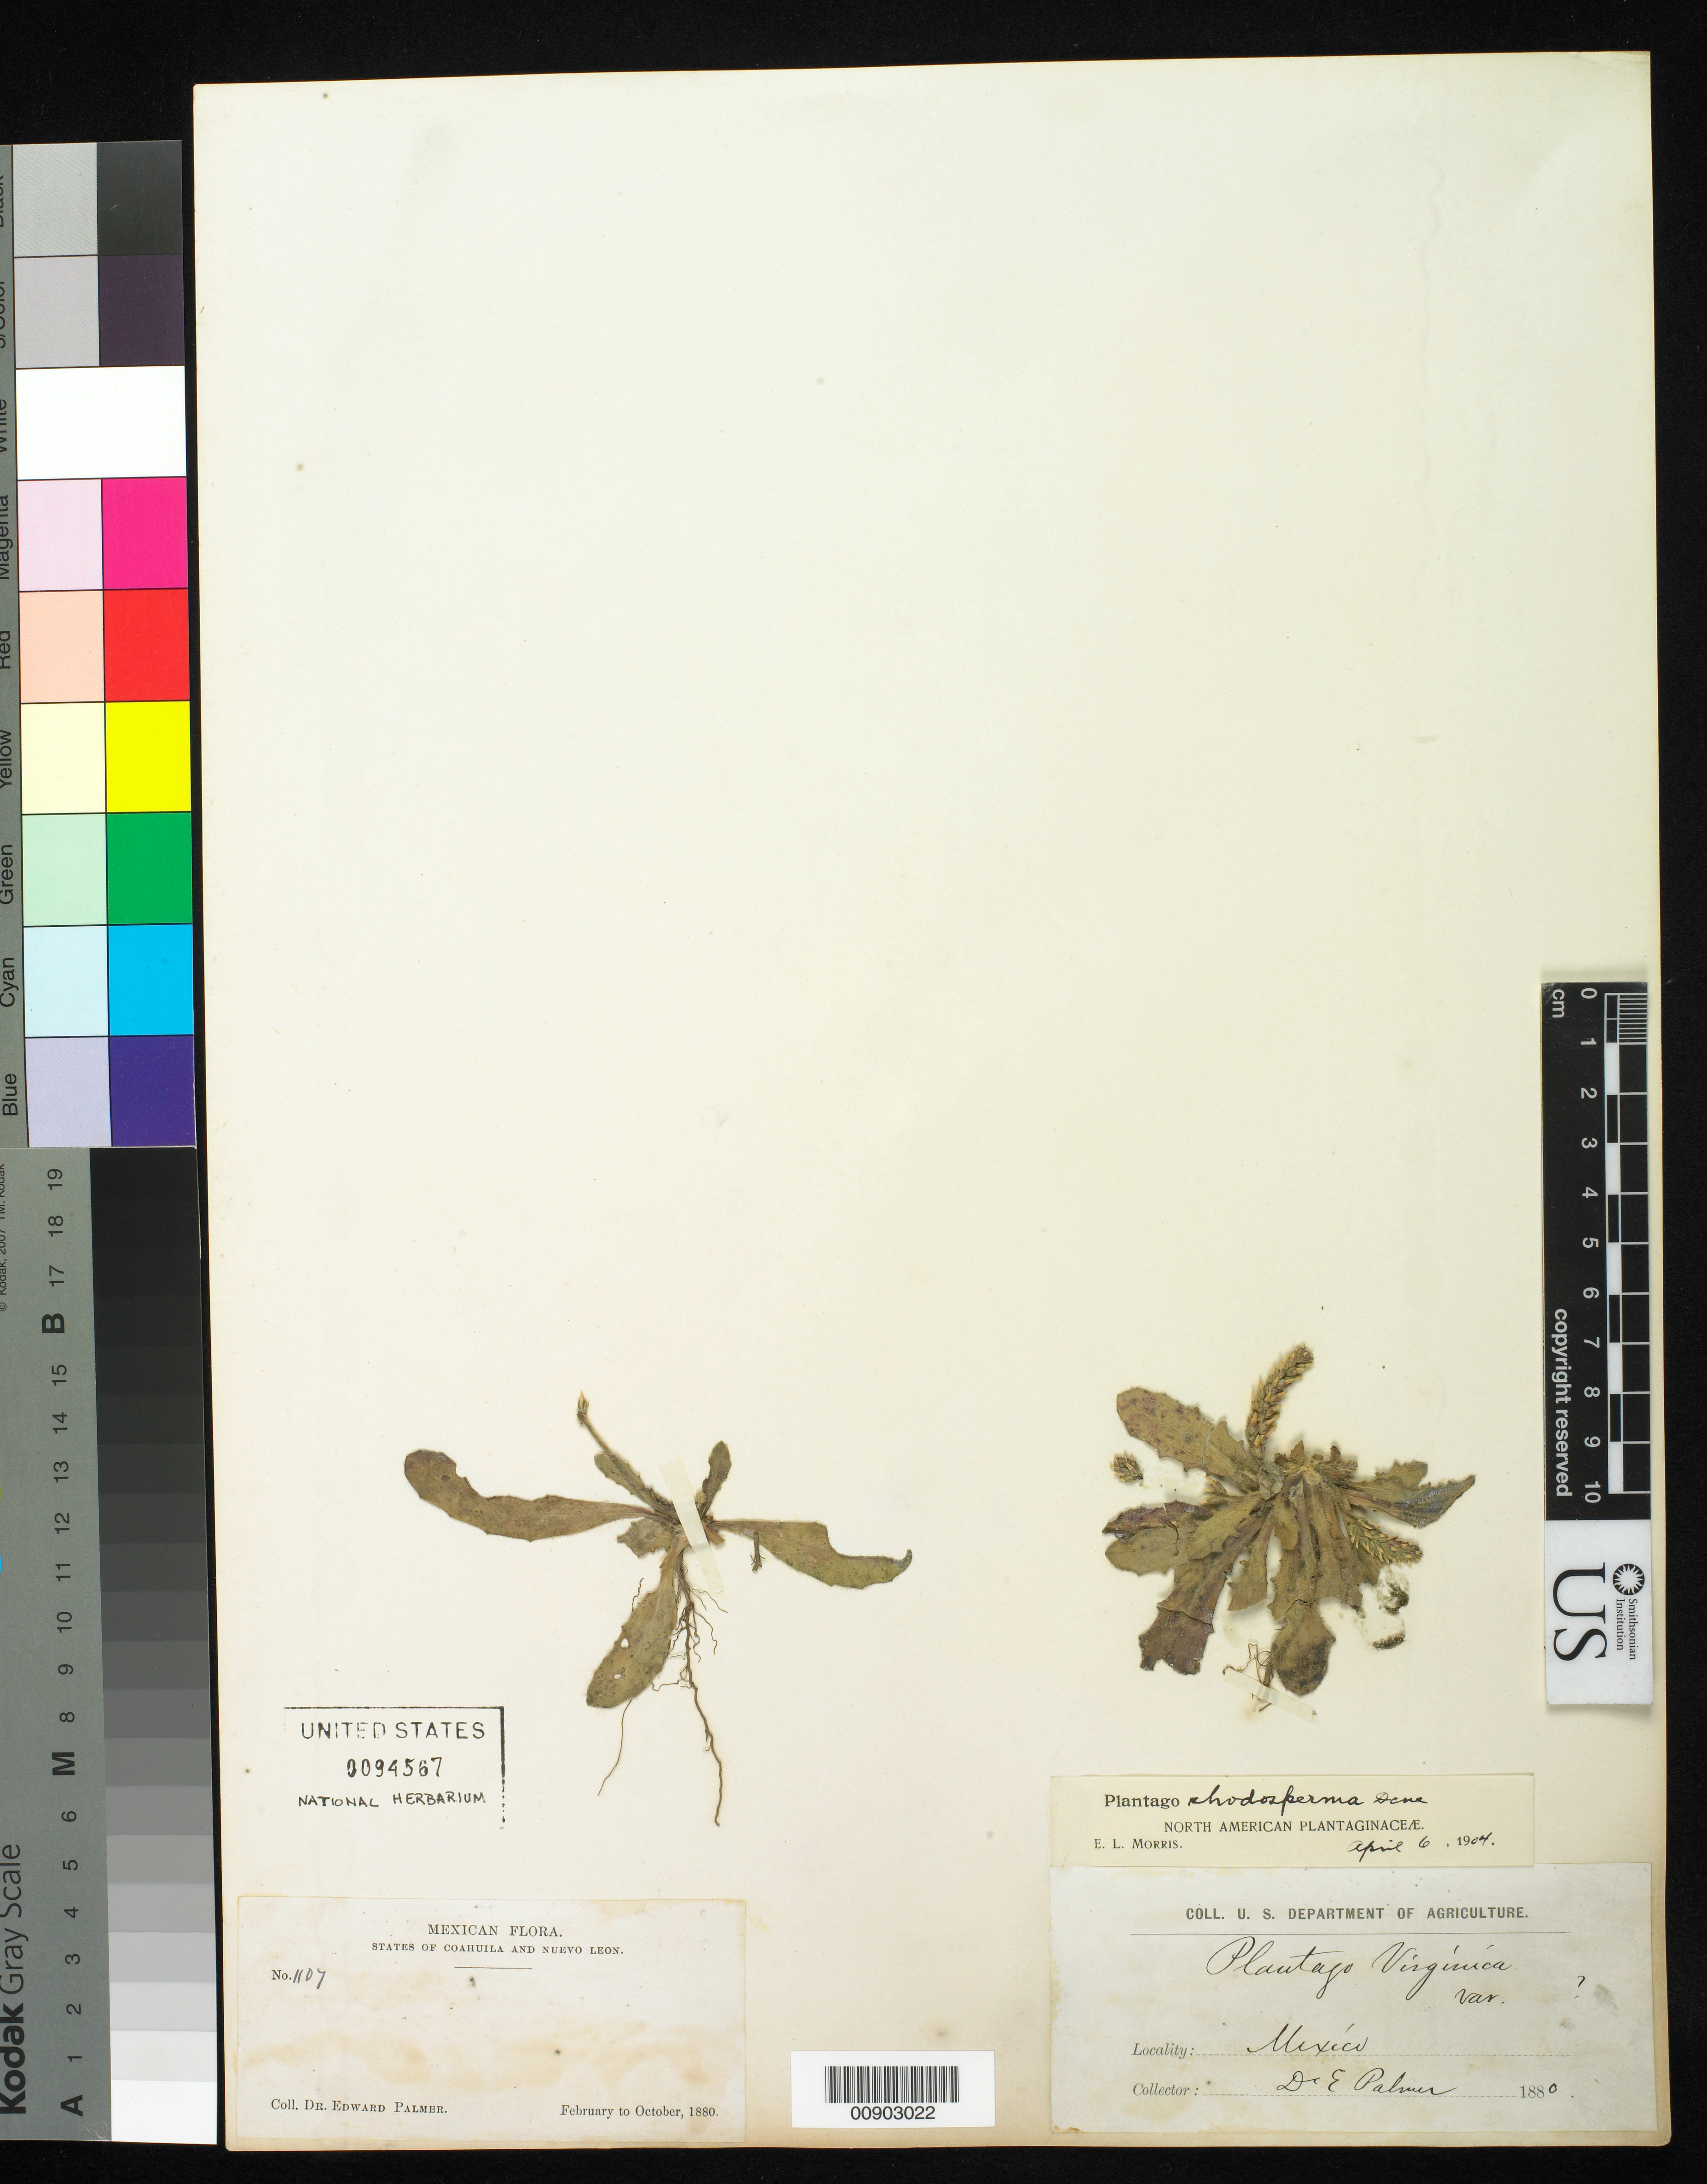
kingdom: Plantae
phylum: Tracheophyta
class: Magnoliopsida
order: Lamiales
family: Plantaginaceae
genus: Plantago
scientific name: Plantago rhodosperma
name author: Decne.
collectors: E. Palmer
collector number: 1107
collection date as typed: Feb 1880 to -- Oct 1880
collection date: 1880-02/1880-10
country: Mexico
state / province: Coahuila / Nuevo León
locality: States of Coahuila and Nuevo León.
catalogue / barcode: US 94567